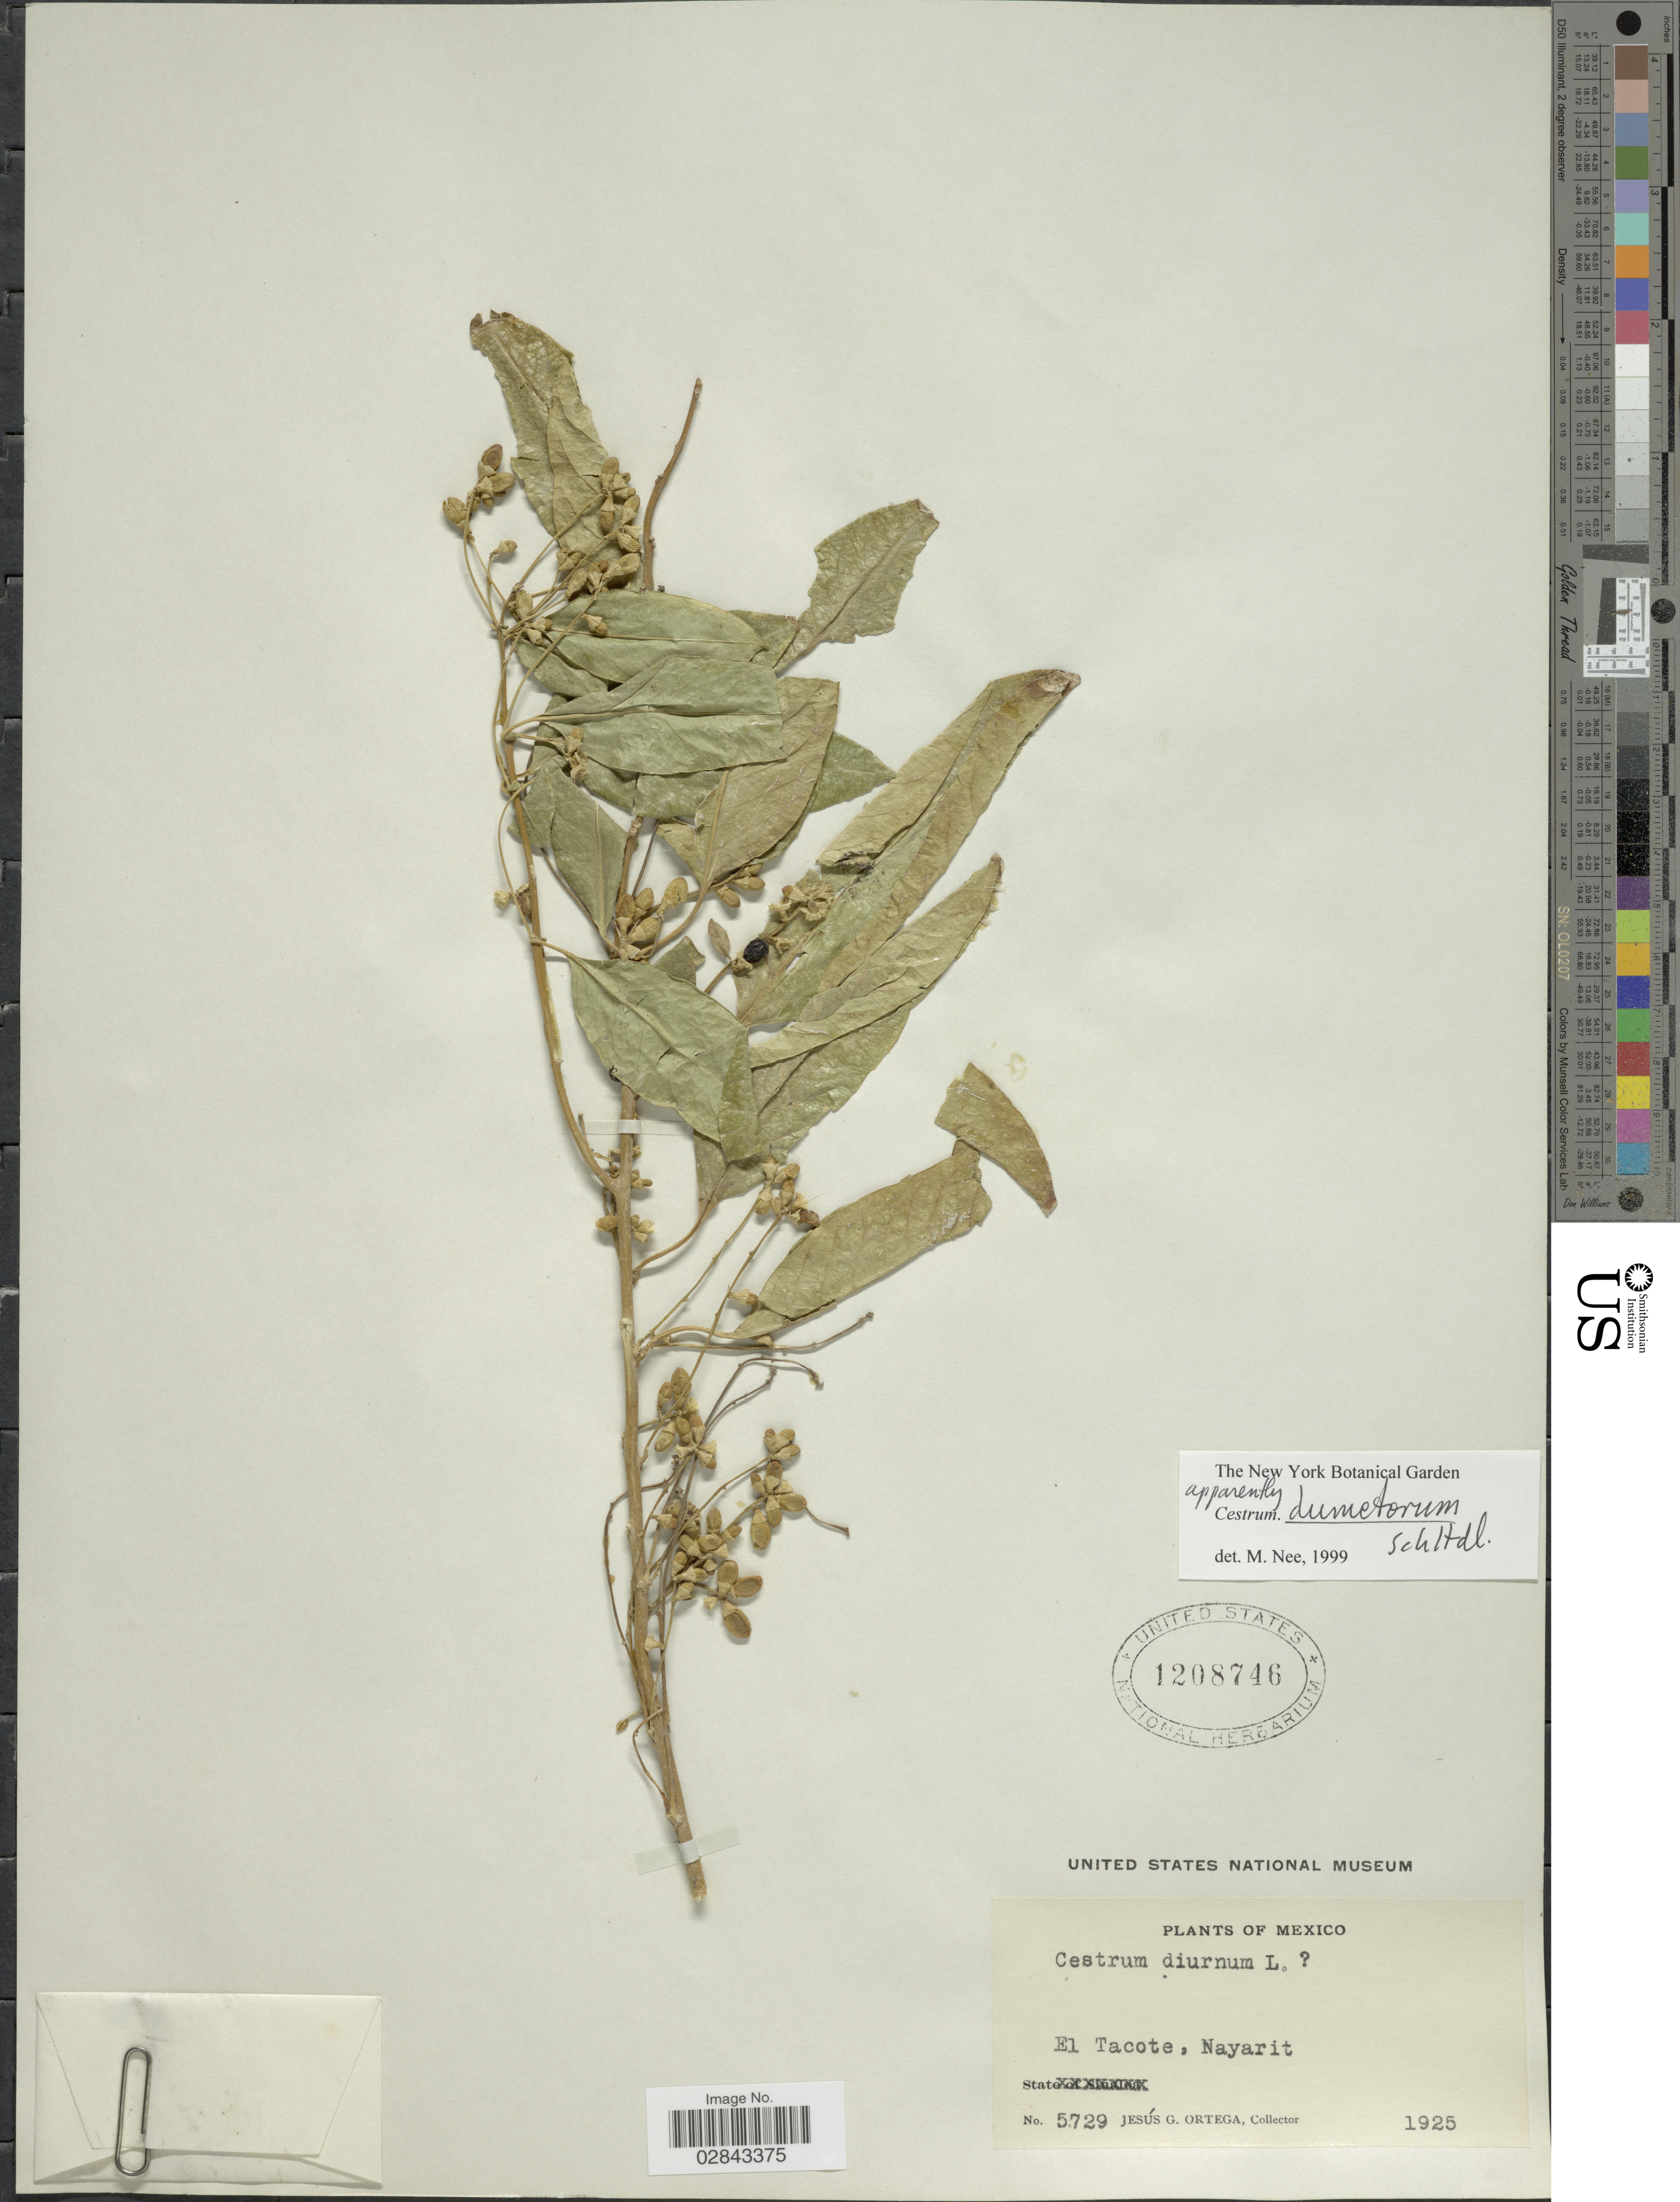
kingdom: Plantae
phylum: Tracheophyta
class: Magnoliopsida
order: Solanales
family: Solanaceae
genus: Cestrum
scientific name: Cestrum dumetorum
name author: Schltdl.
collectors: J. Ortega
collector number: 5729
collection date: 1925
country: Mexico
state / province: Nayarit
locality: El Tacote.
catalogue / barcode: US 1208746